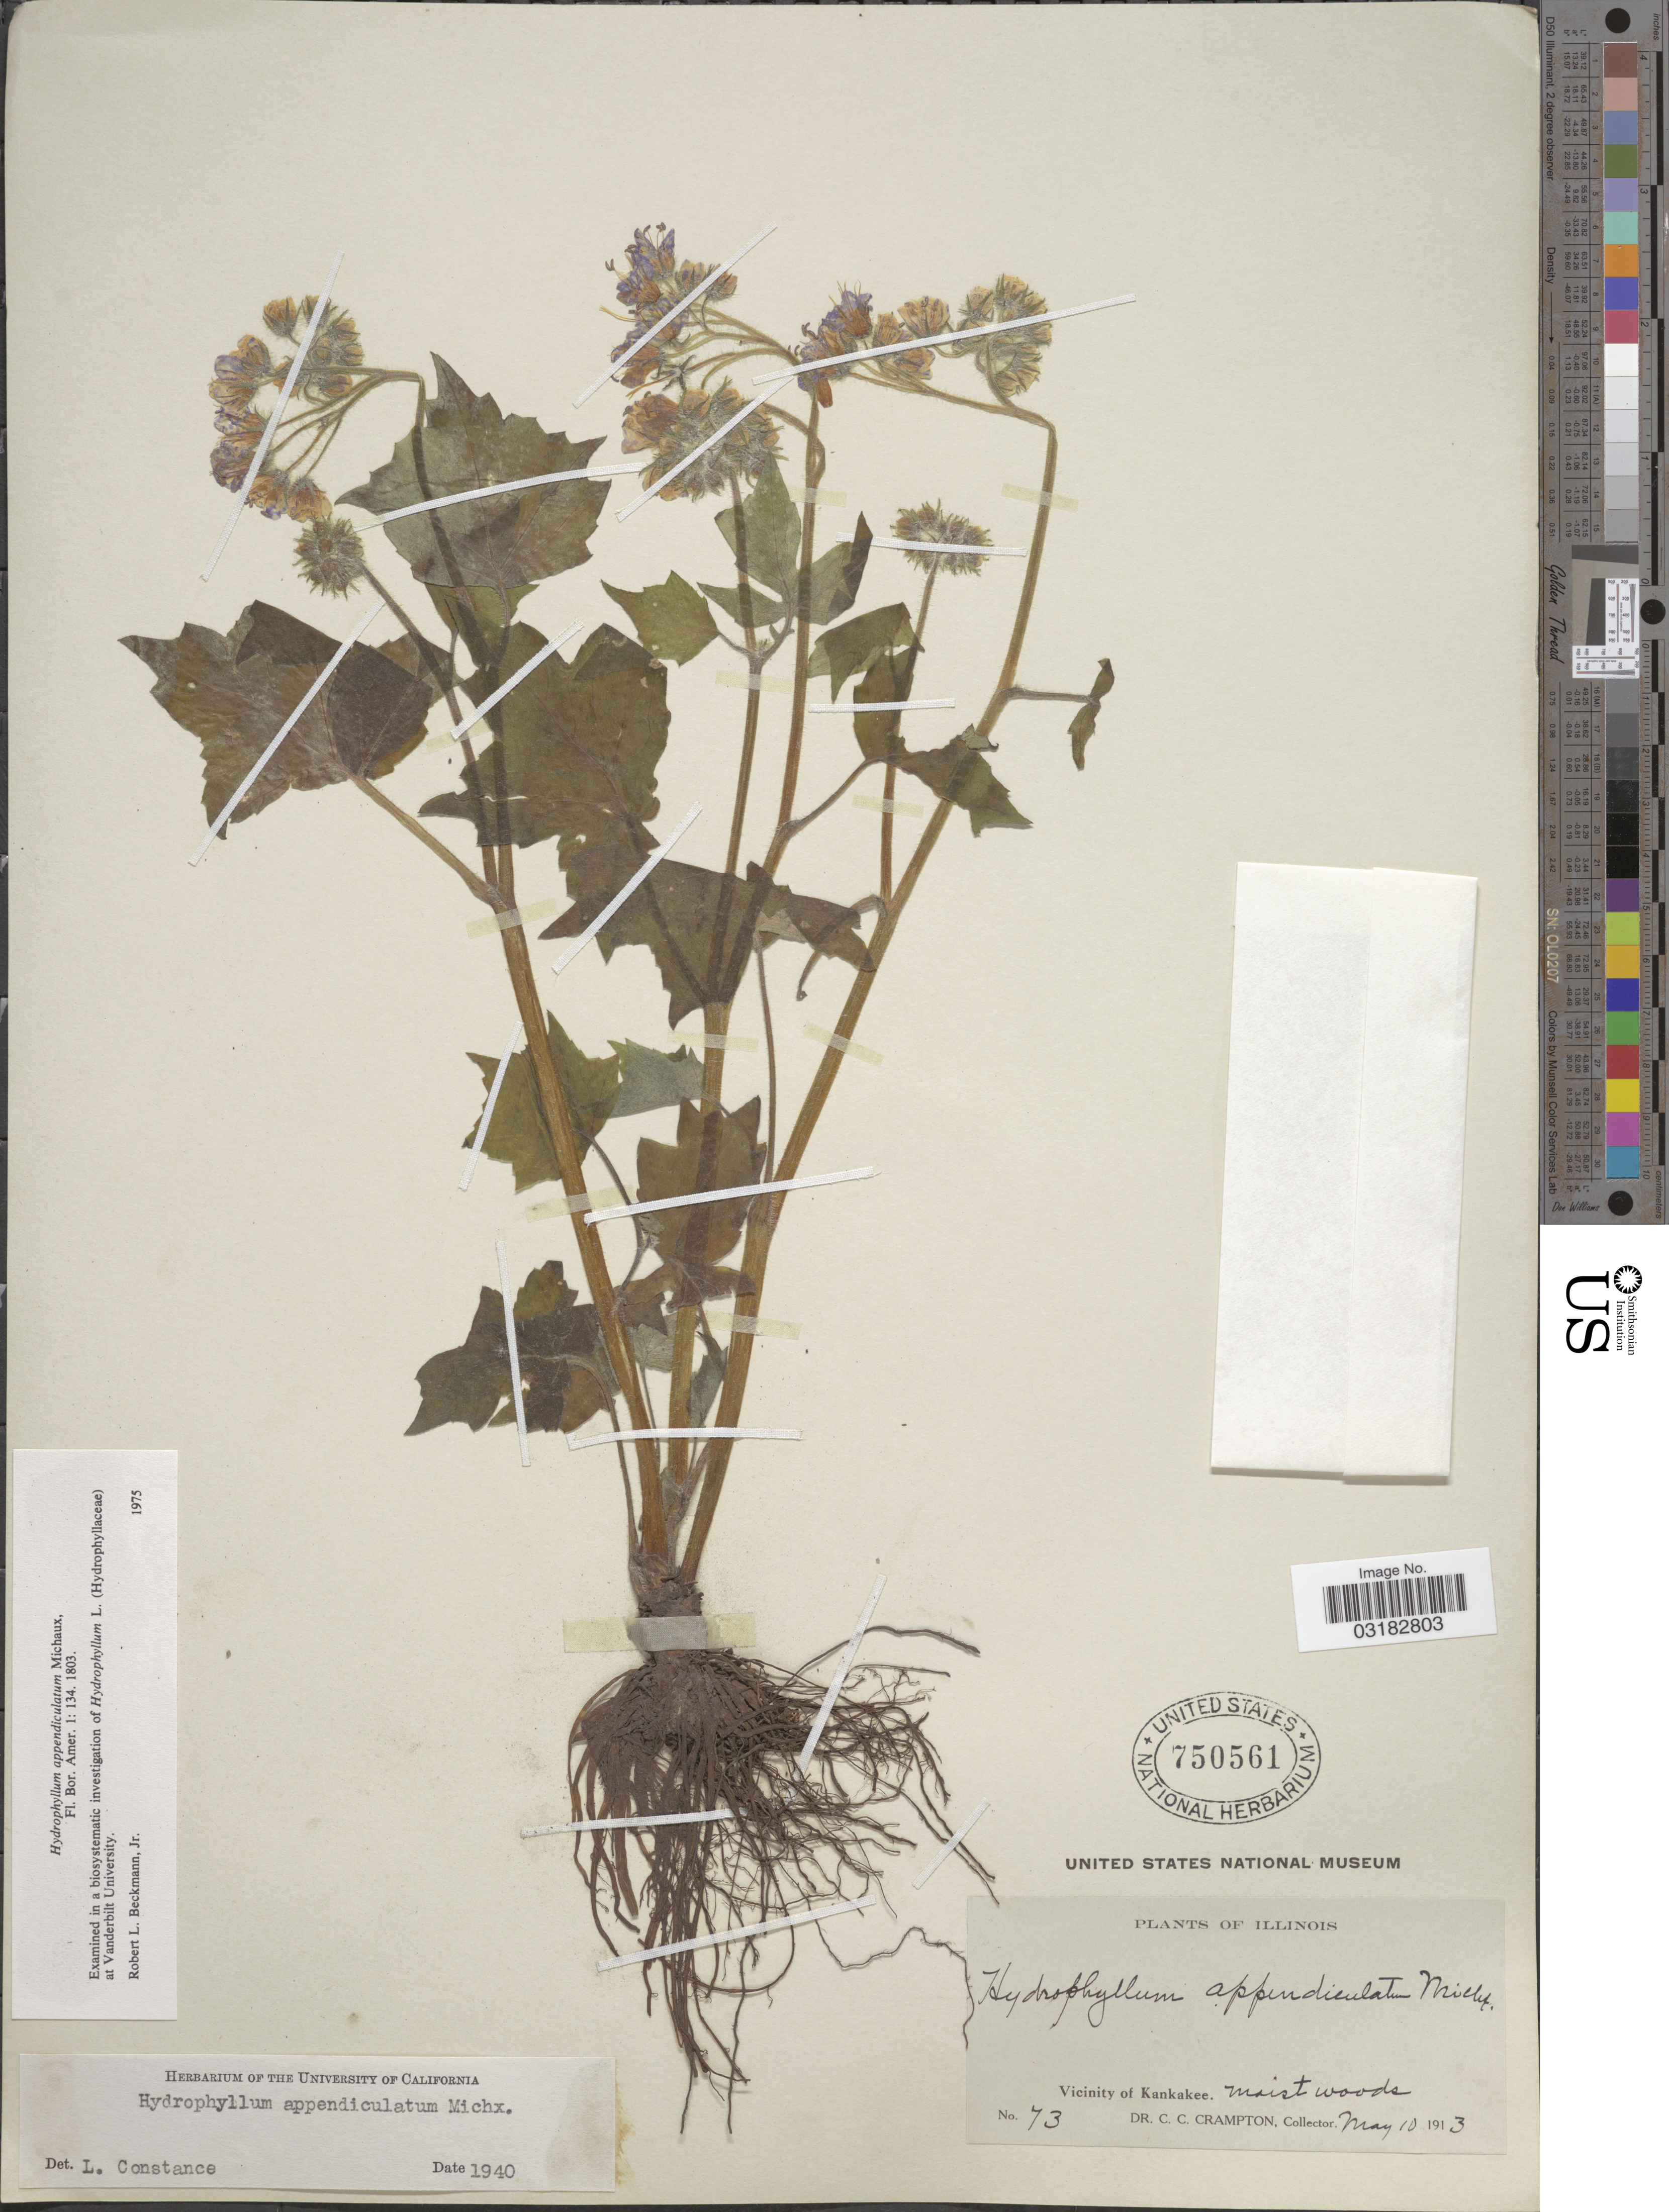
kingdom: Plantae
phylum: Tracheophyta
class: Magnoliopsida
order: Boraginales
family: Hydrophyllaceae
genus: Hydrophyllum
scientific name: Hydrophyllum appendiculatum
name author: Michx.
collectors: C. Crampton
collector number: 73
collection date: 1913-05-10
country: United States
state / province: Illinois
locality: Vicinity of Kankakee.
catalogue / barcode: US 750561